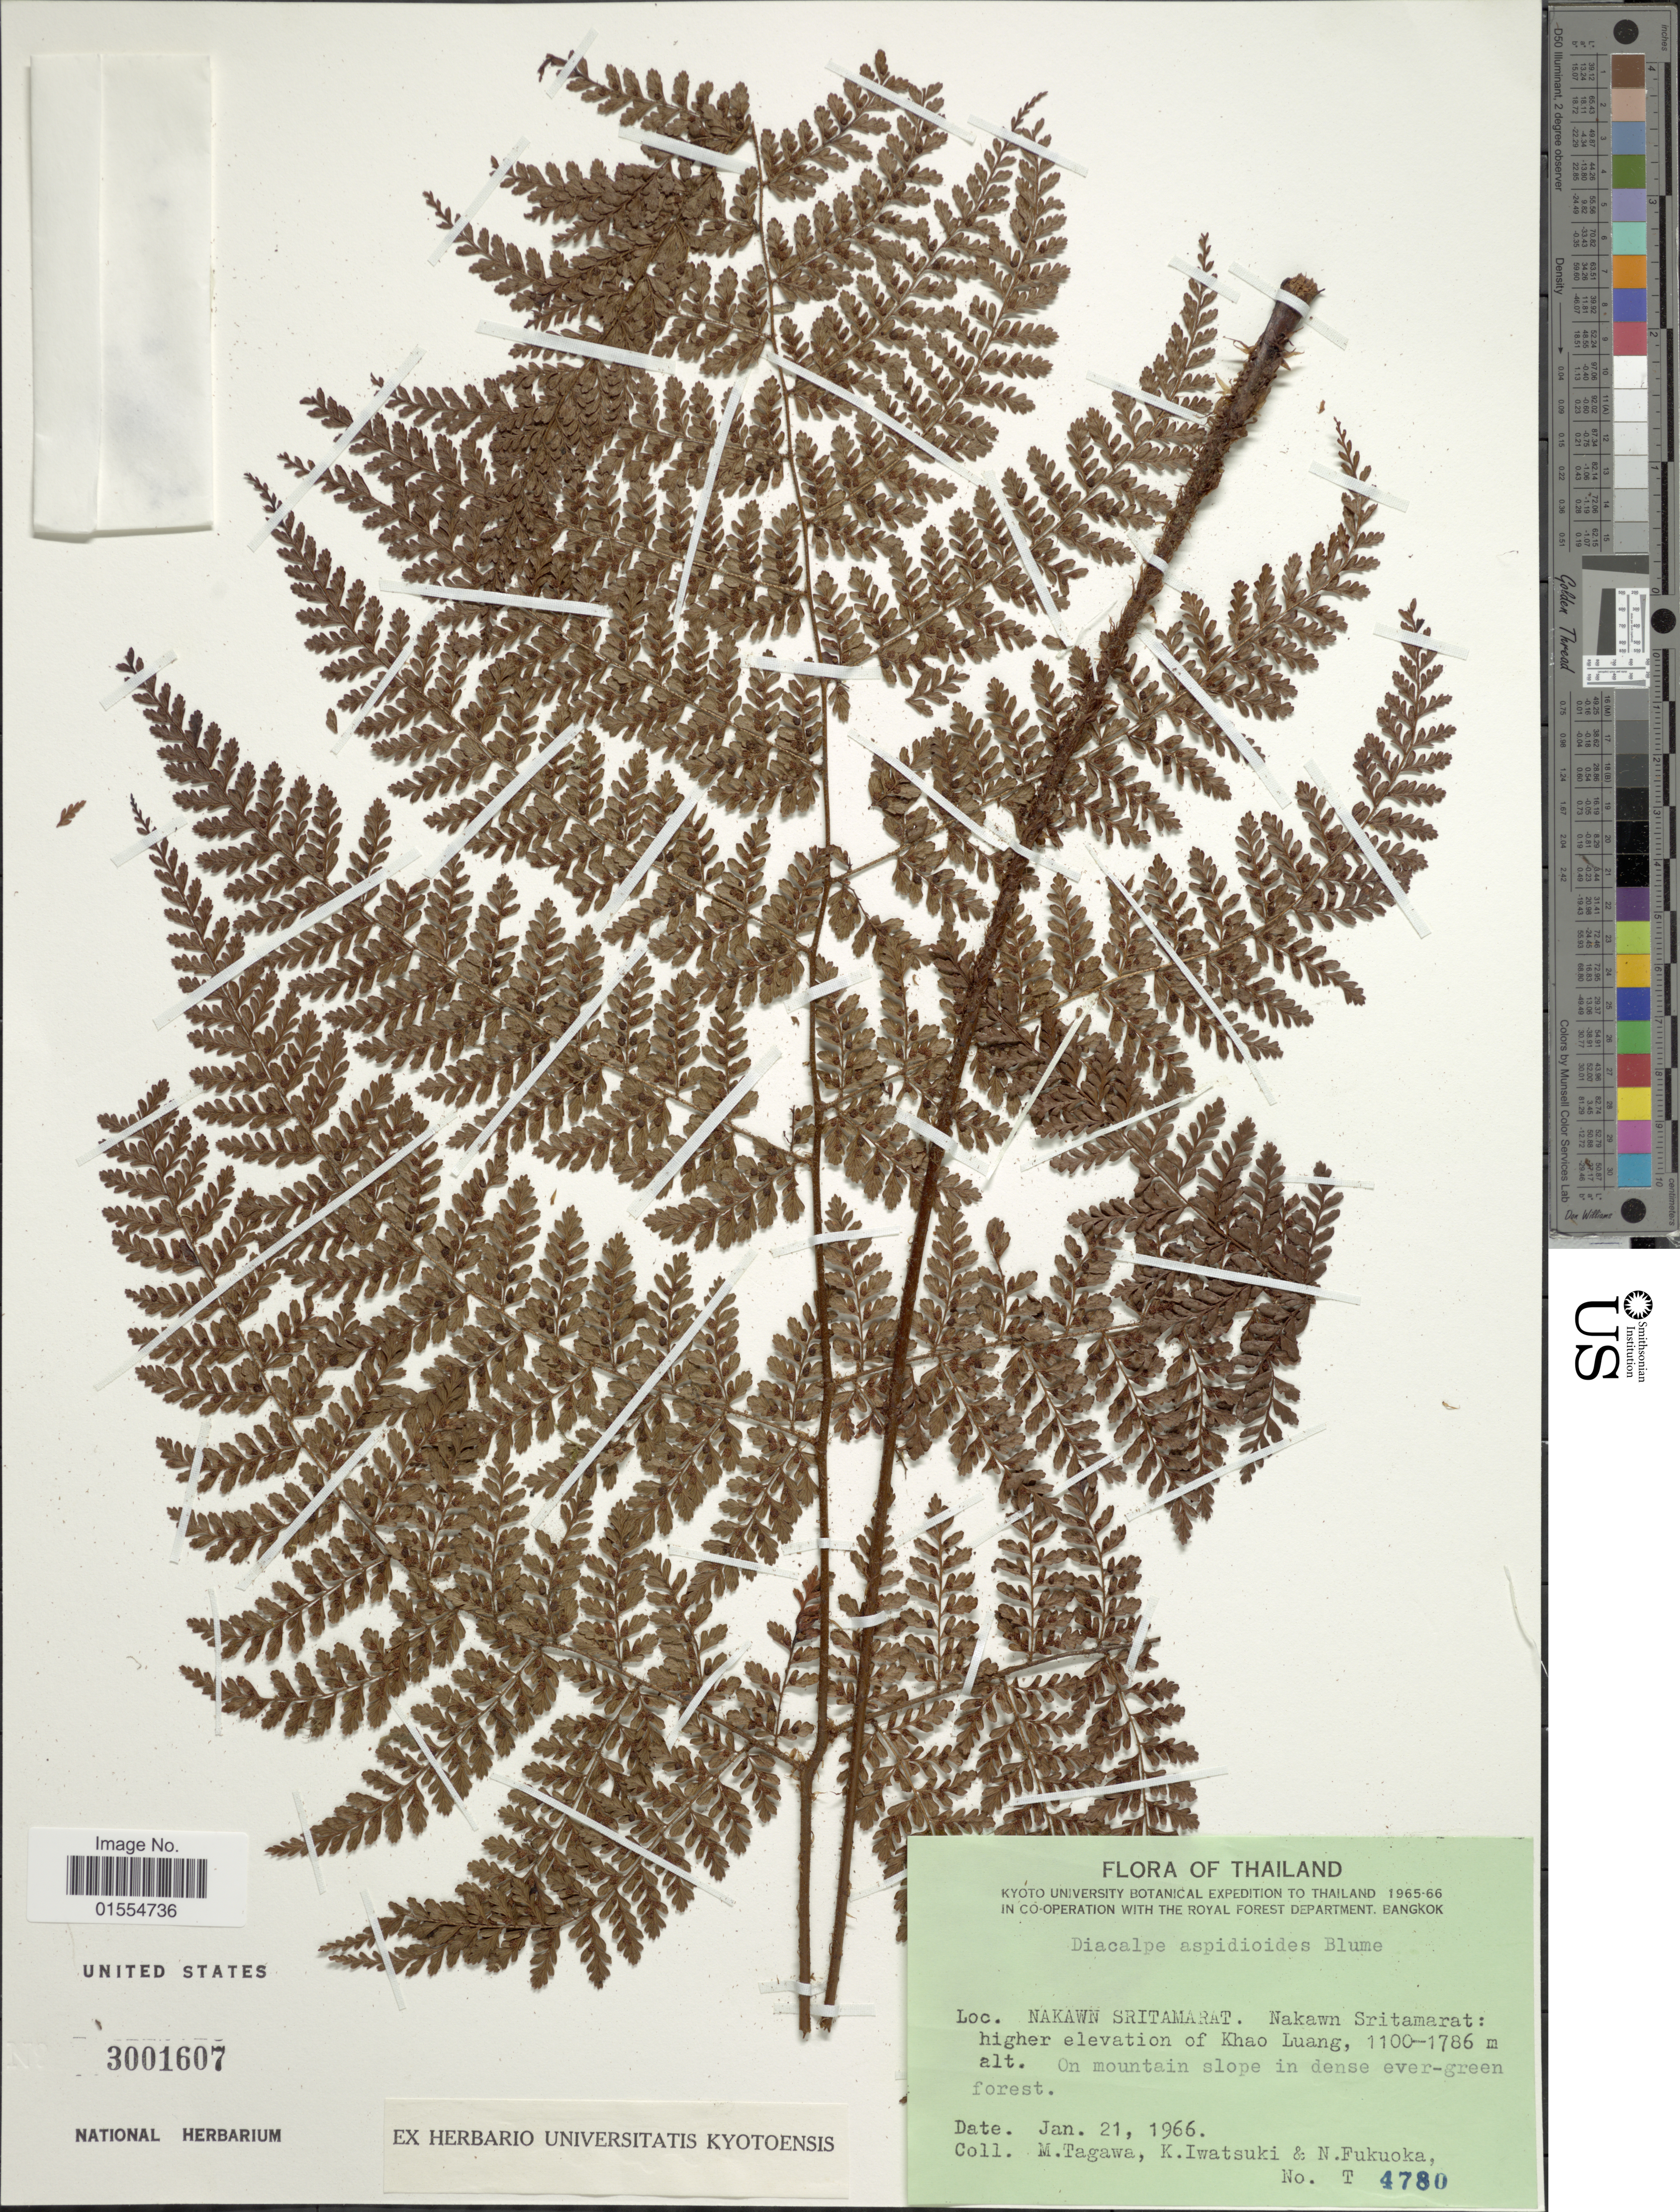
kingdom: Plantae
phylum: Tracheophyta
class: Polypodiopsida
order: Polypodiales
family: Dryopteridaceae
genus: Dryopteris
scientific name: Dryopteris pseudocaenopteris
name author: (Kunze) Li Bing Zhang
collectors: M. Tagawa, K. Iwatsuki & N. Fukuoka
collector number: T4780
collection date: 1966-01-21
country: Thailand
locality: Nakawn Sritamarat: higher elevation of Khao Luang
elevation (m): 1100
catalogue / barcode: US 3001607